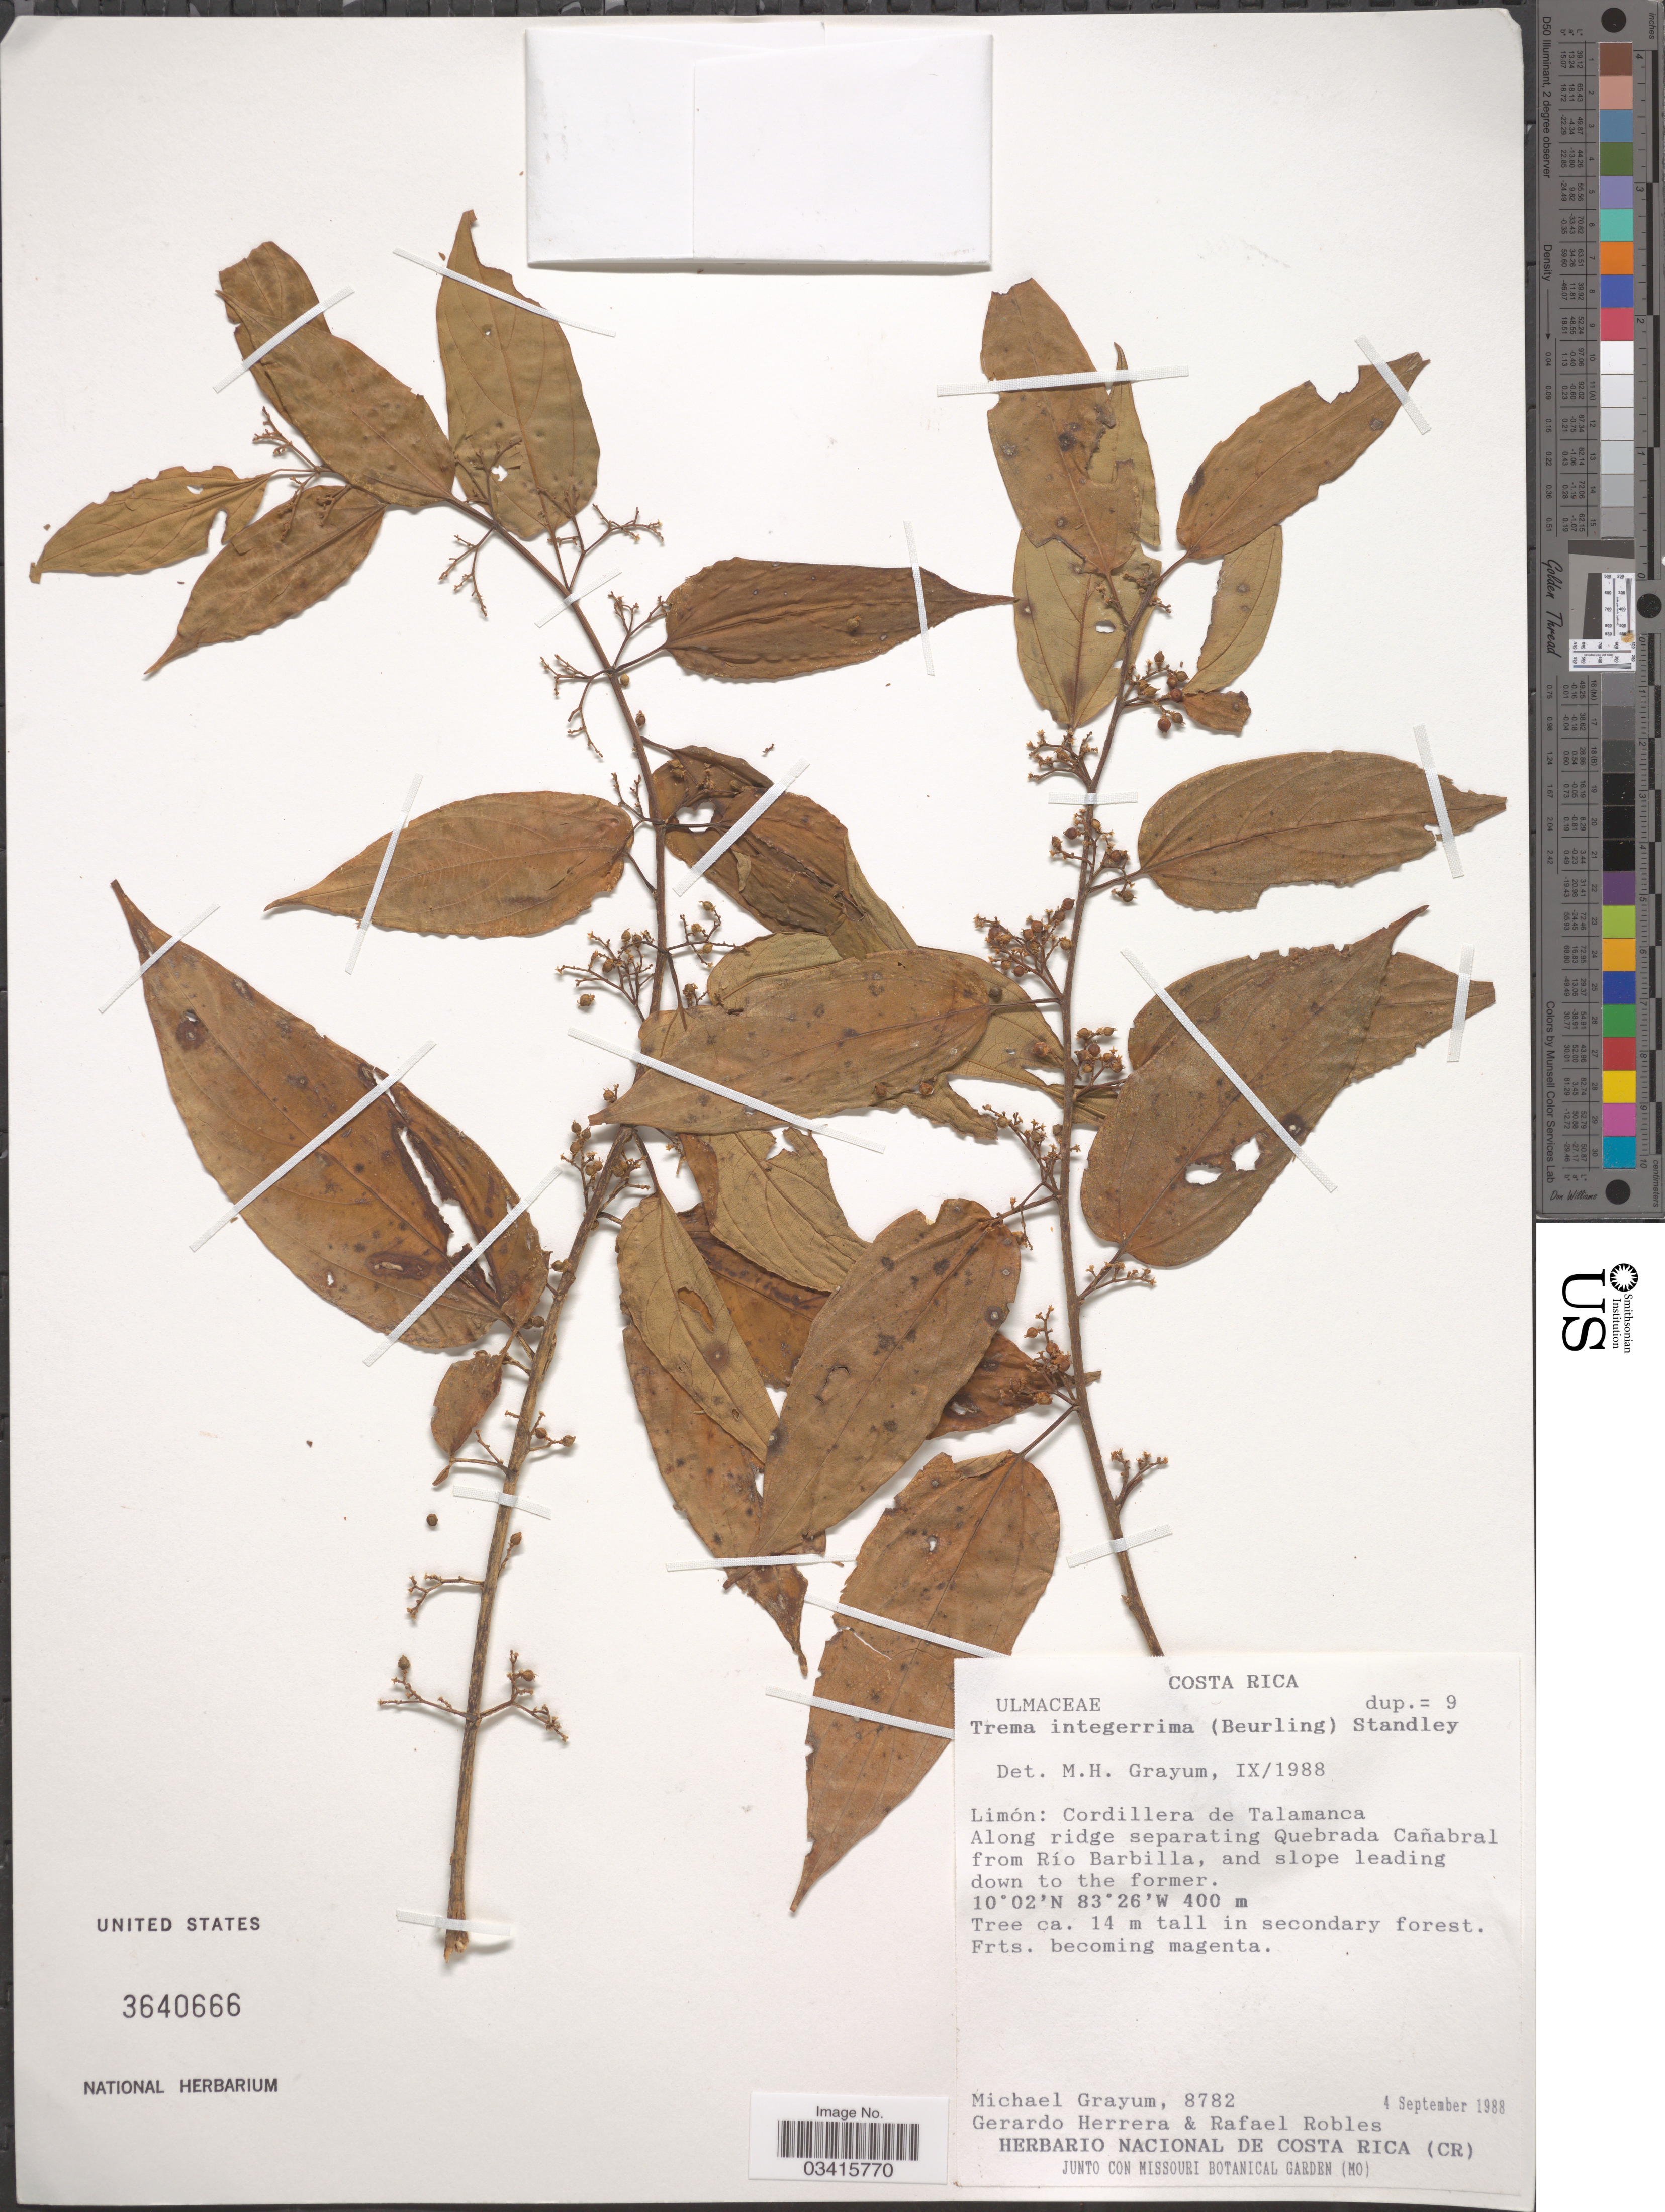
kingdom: Plantae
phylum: Tracheophyta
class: Magnoliopsida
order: Rosales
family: Cannabaceae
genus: Trema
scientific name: Trema integerrimum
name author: (Beurl.) Standl.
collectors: M. H. Grayum, G. Herrera & R. Robles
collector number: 8782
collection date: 1988-09-04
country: Costa Rica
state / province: Limón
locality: Cordillera de Talamanca. Along ridge separating Quebrada Cañabral from Río Barbilla, and slope leading down to the former.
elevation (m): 400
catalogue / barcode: US 3640666